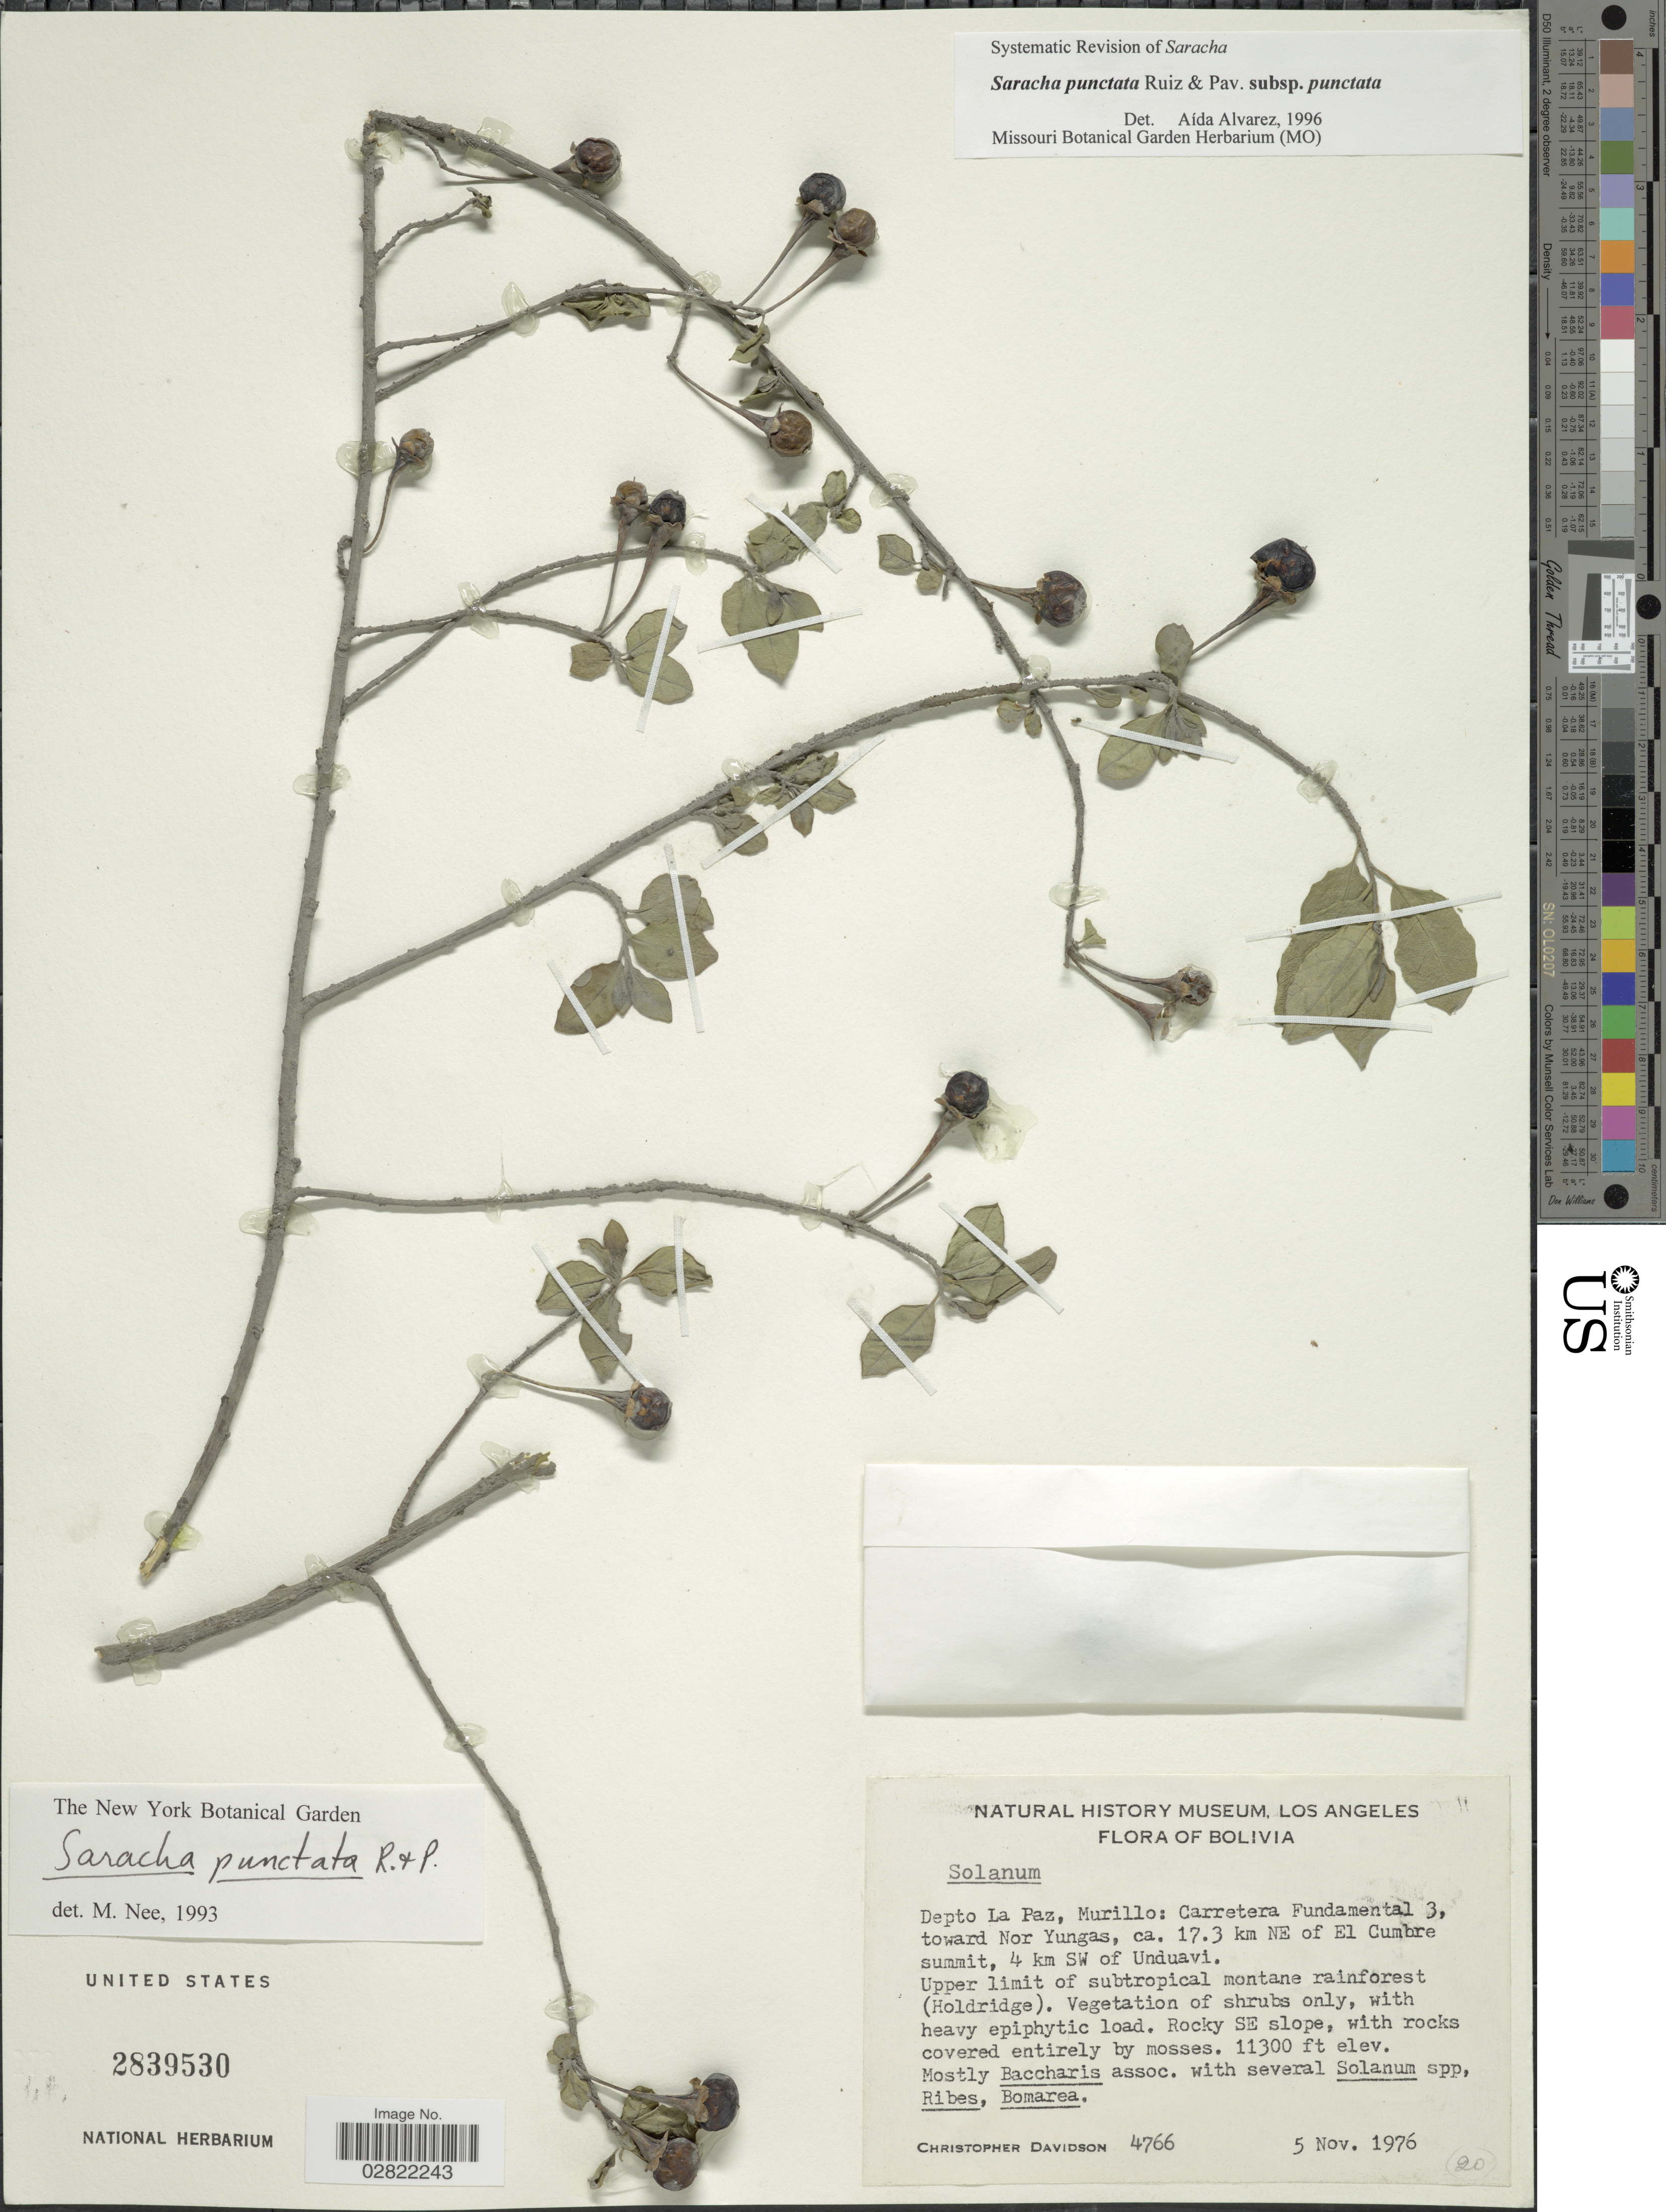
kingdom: Plantae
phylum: Tracheophyta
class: Magnoliopsida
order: Solanales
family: Solanaceae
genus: Saracha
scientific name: Saracha punctata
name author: Ruiz & Pav.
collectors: C. Davidson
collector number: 4766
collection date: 1976-11-05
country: Bolivia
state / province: La Paz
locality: Depto La Paz, Murillo: Carretera Fundamental 3, toward Nor Yungas, ca. 17.3 km NE of El Cumbre summit, 4 km SW of Unduavi. Rocky SE slope.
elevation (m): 3444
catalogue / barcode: US 2839530